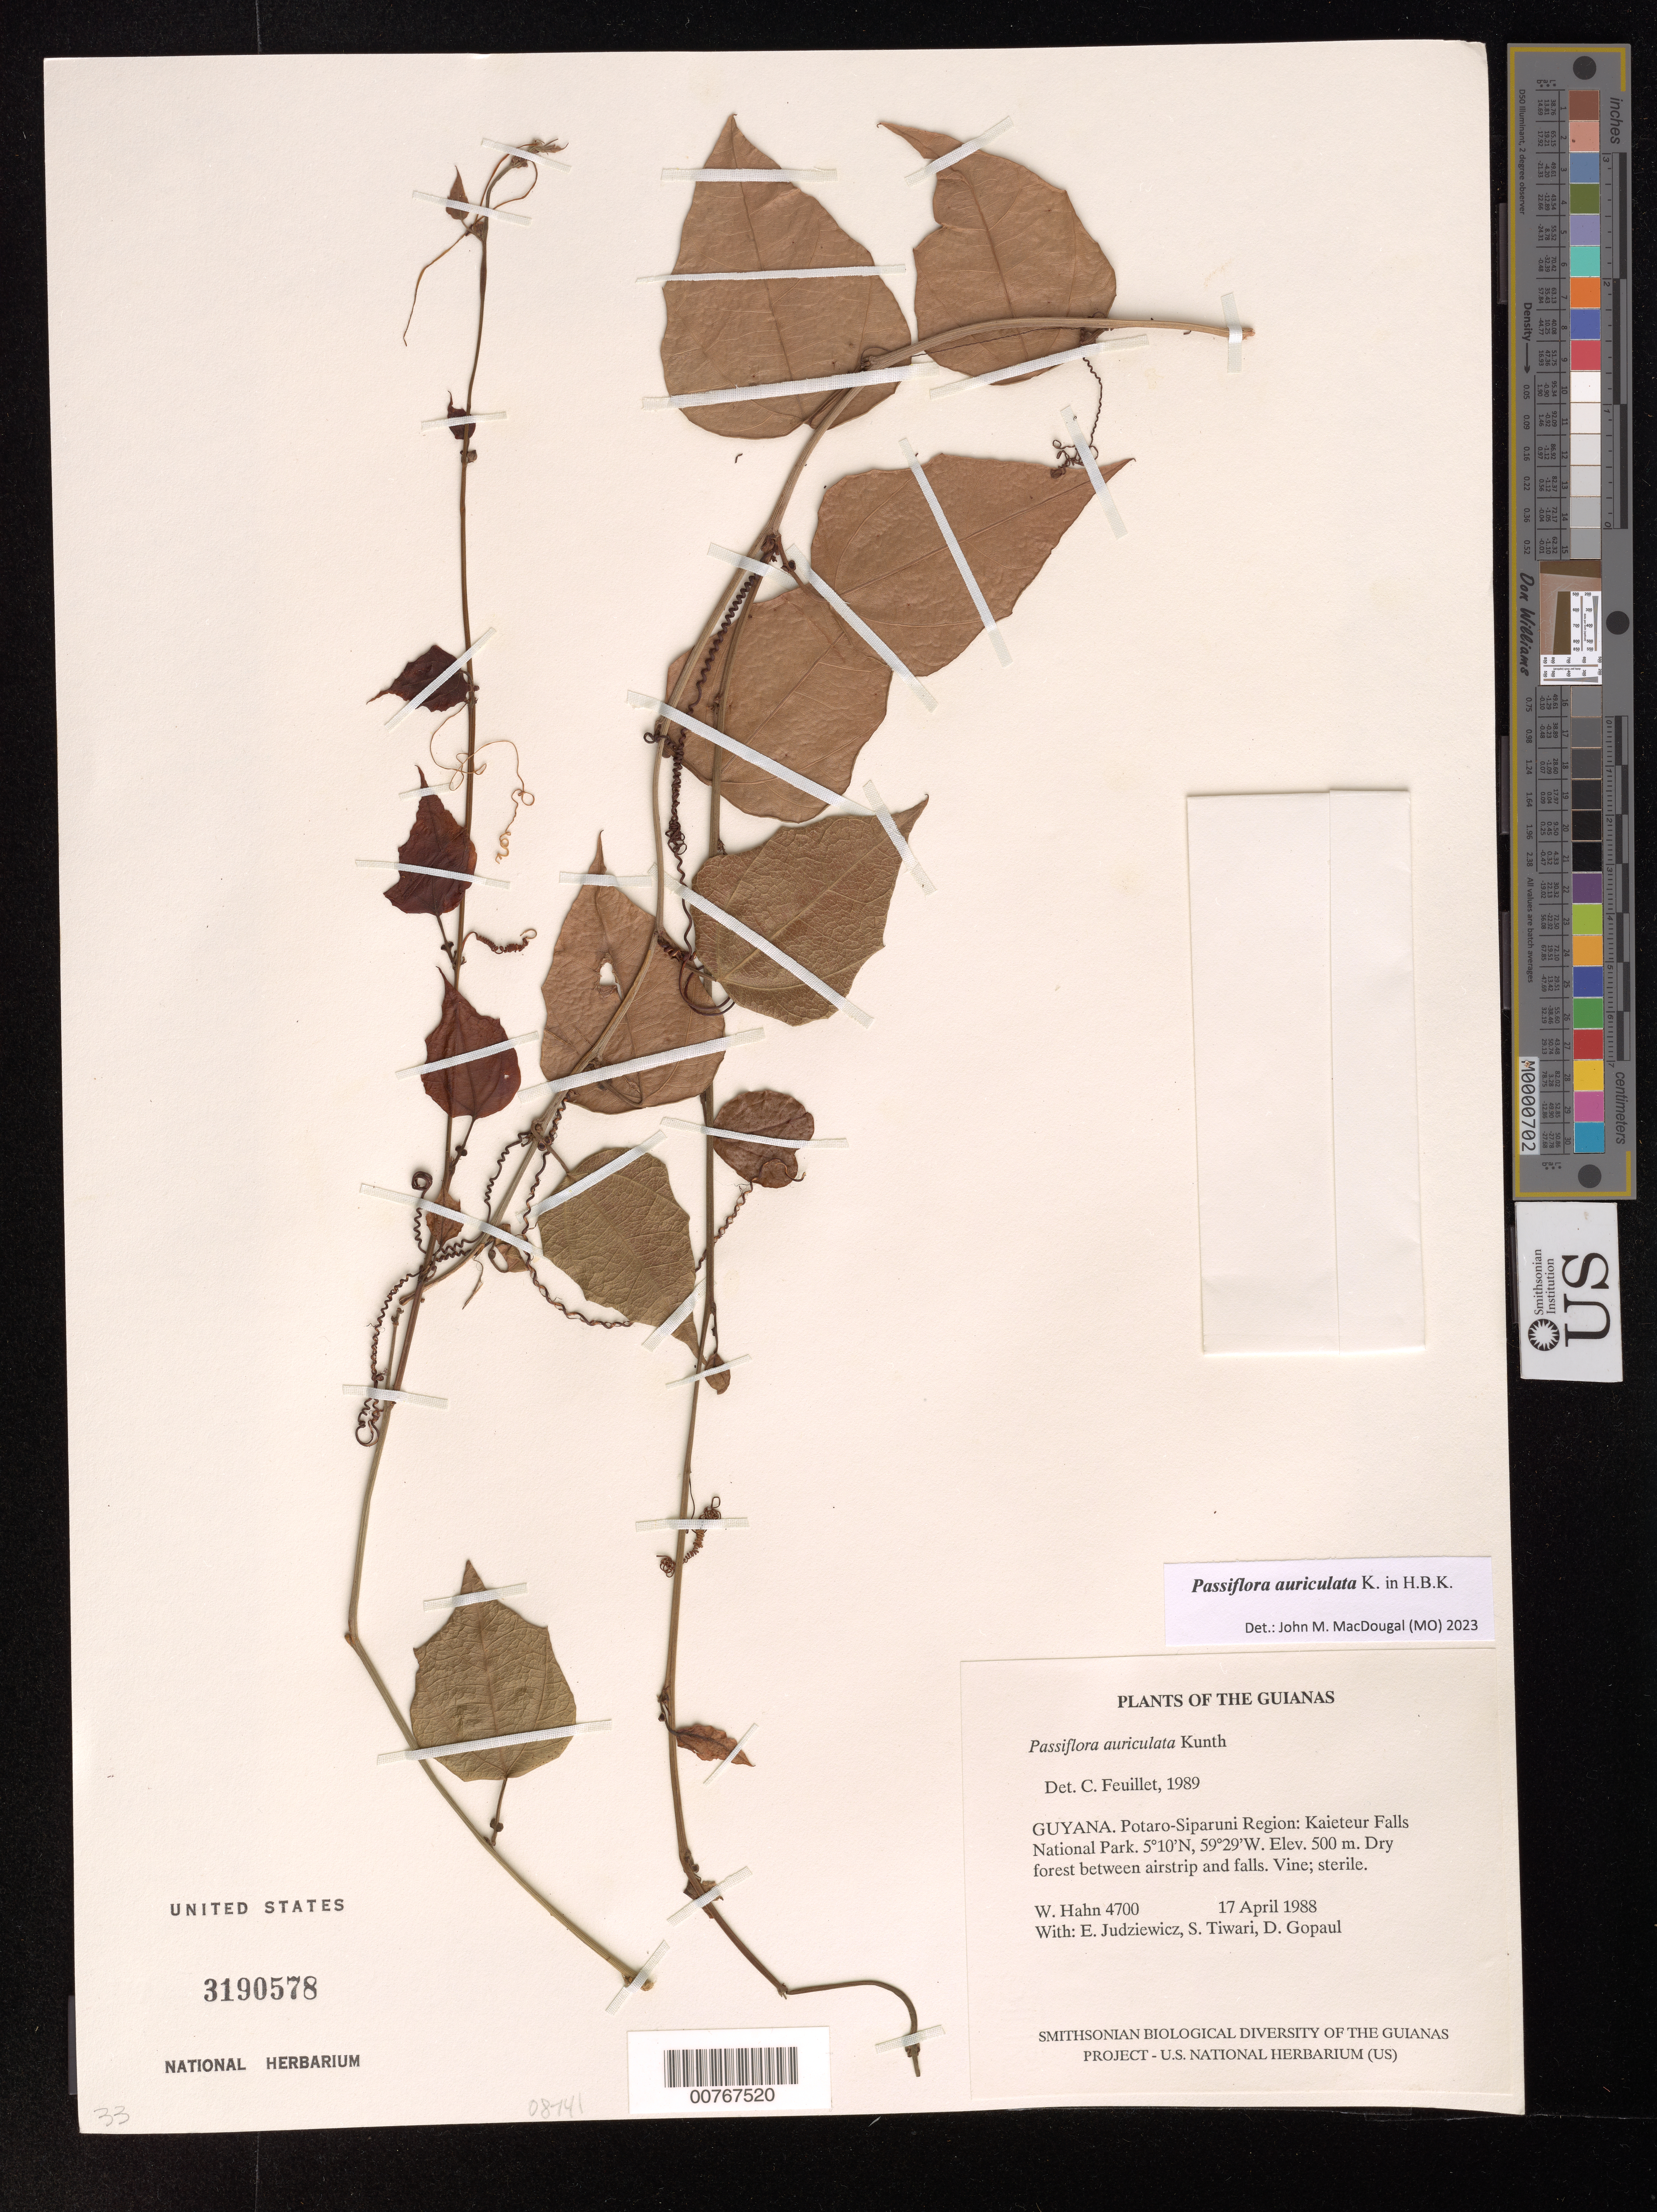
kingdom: Plantae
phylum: Tracheophyta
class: Magnoliopsida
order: Malpighiales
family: Passifloraceae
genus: Passiflora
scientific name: Passiflora auriculata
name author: Kunth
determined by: Feuillet, C.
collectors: W. Hahn, E. J. Judziewicz, S. Tiwari & D. Gopaul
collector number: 4700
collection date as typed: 17 April 1988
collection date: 1988-04-17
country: Guyana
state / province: Potaro-Siparuni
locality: Kaieteur Falls National Park. Between airstrip and falls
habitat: Dry forest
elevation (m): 500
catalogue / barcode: US 3190578